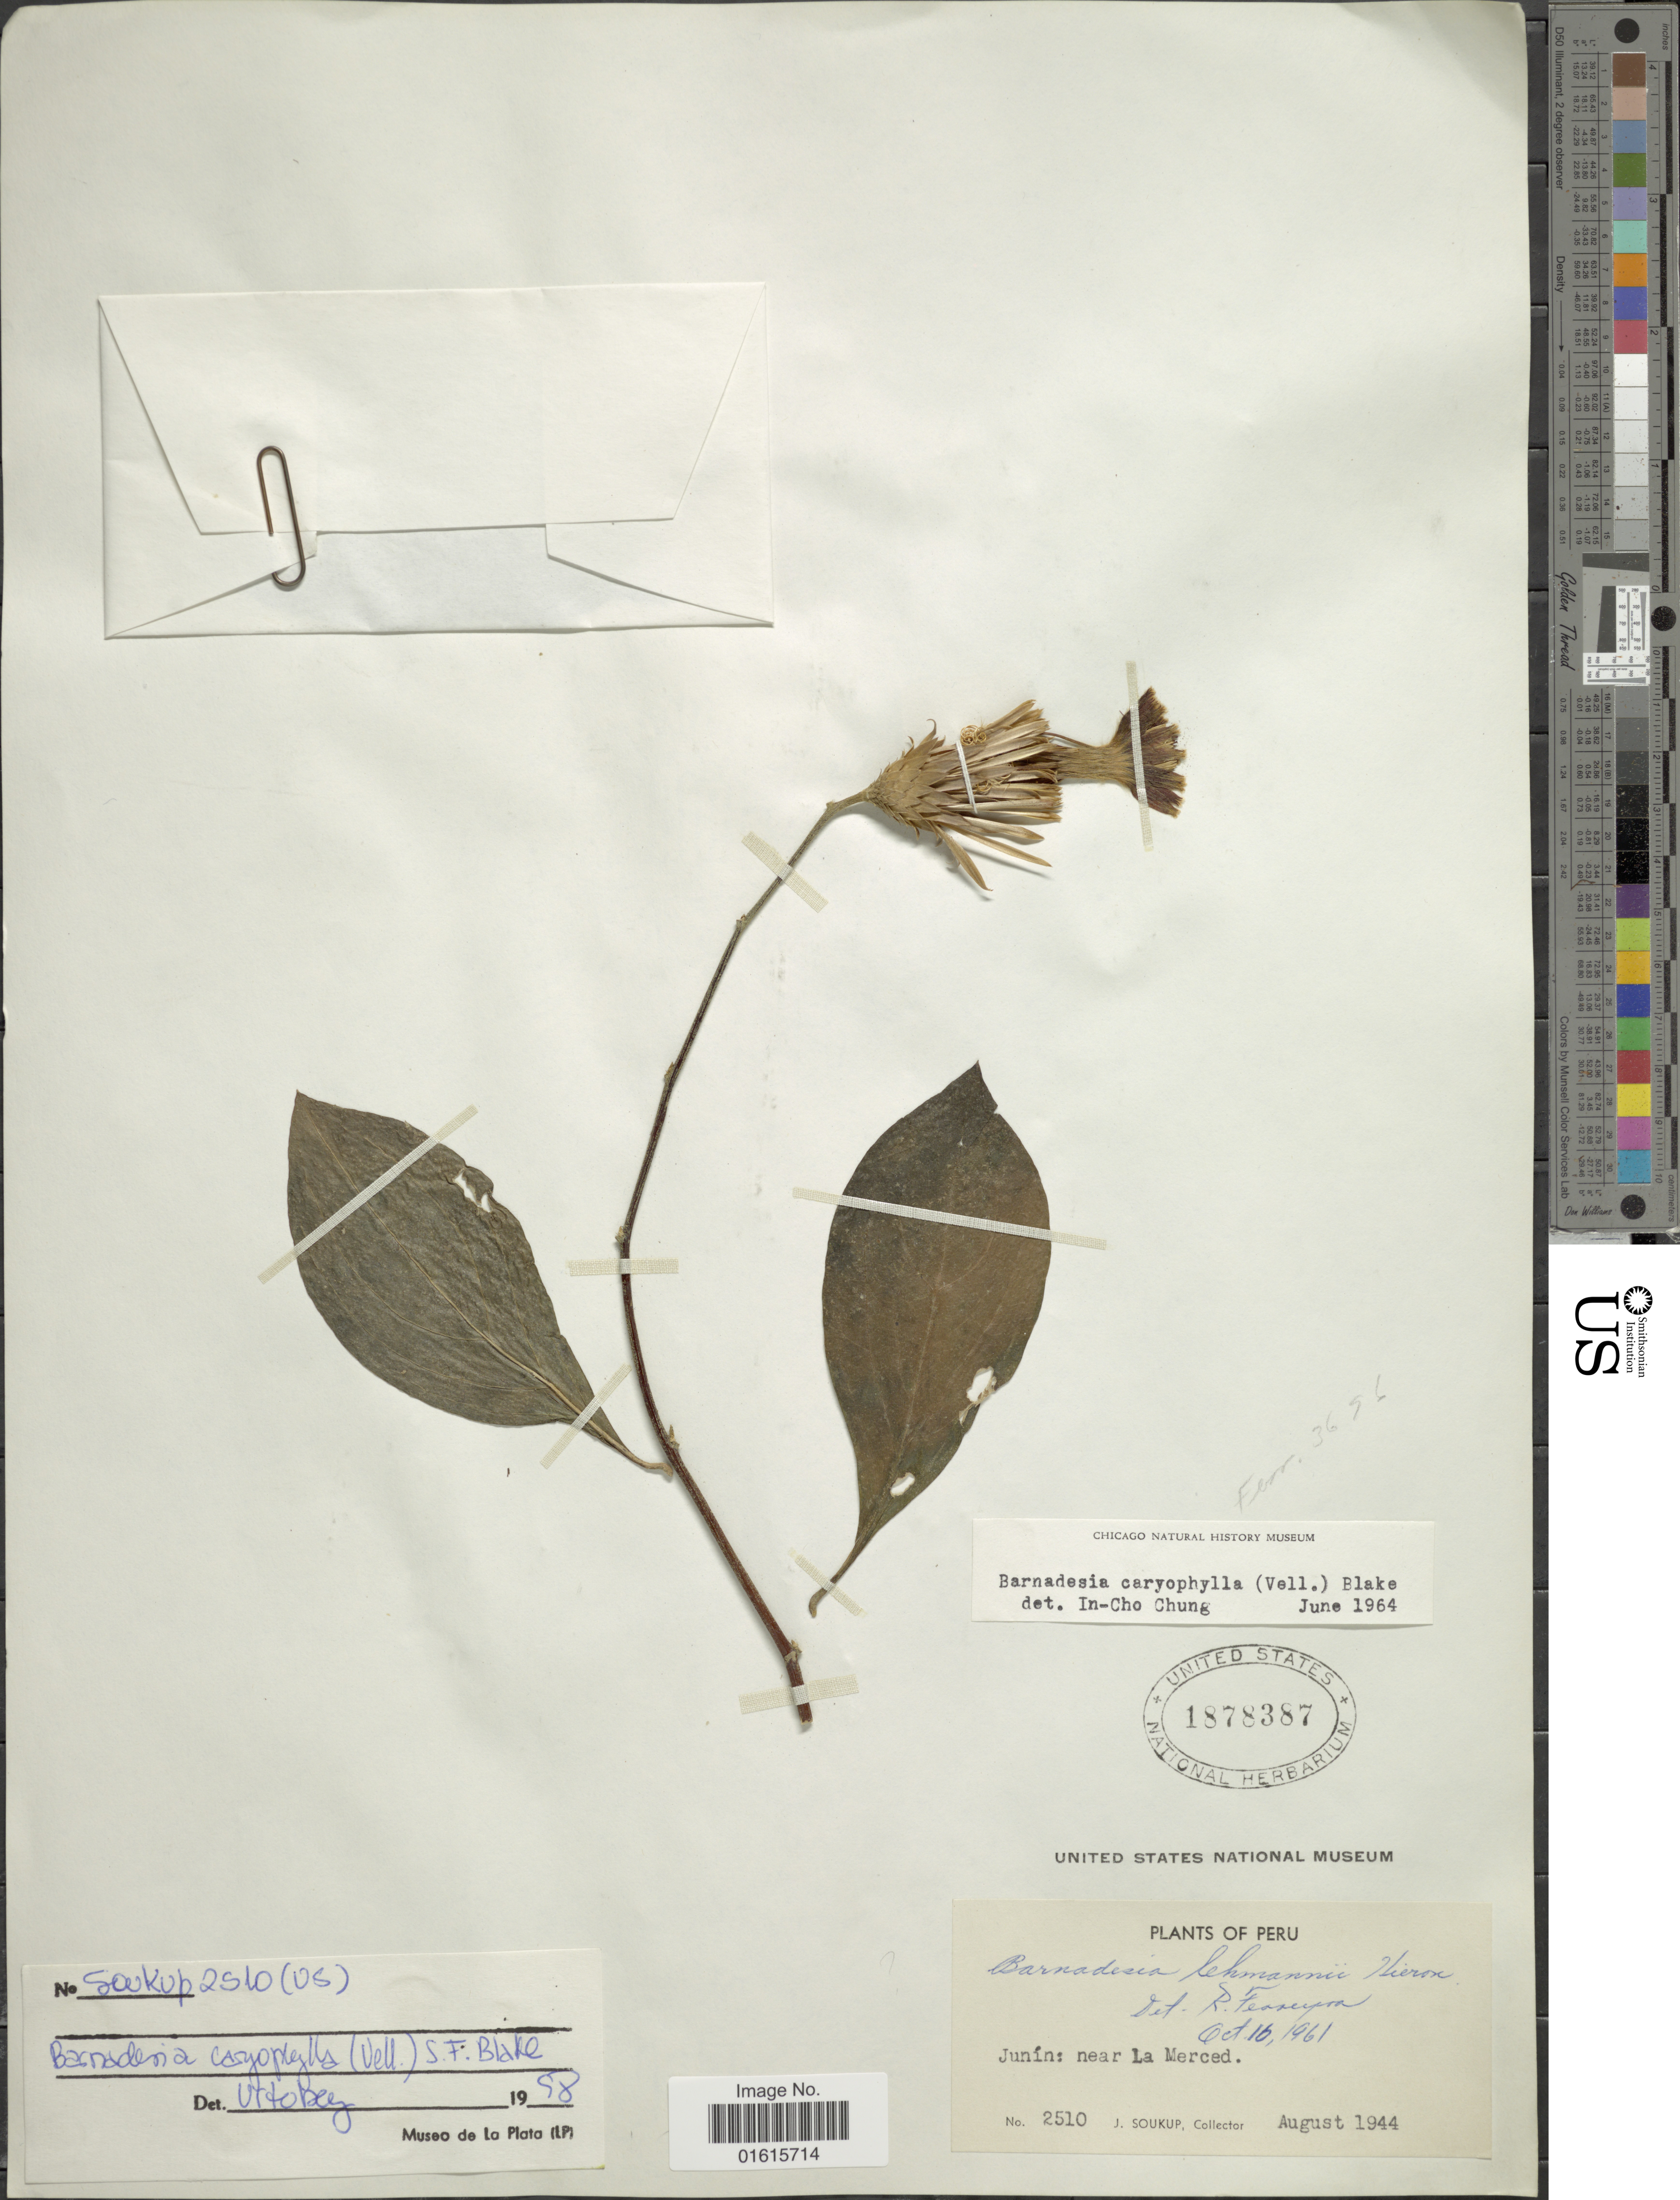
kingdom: Plantae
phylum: Tracheophyta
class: Magnoliopsida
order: Asterales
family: Asteraceae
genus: Barnadesia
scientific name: Barnadesia caryophylla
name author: (Vell.) S.F. Blake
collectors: J. Soukup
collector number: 2510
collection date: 1944-08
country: Peru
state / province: Junín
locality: La Merced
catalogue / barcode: US 1878387